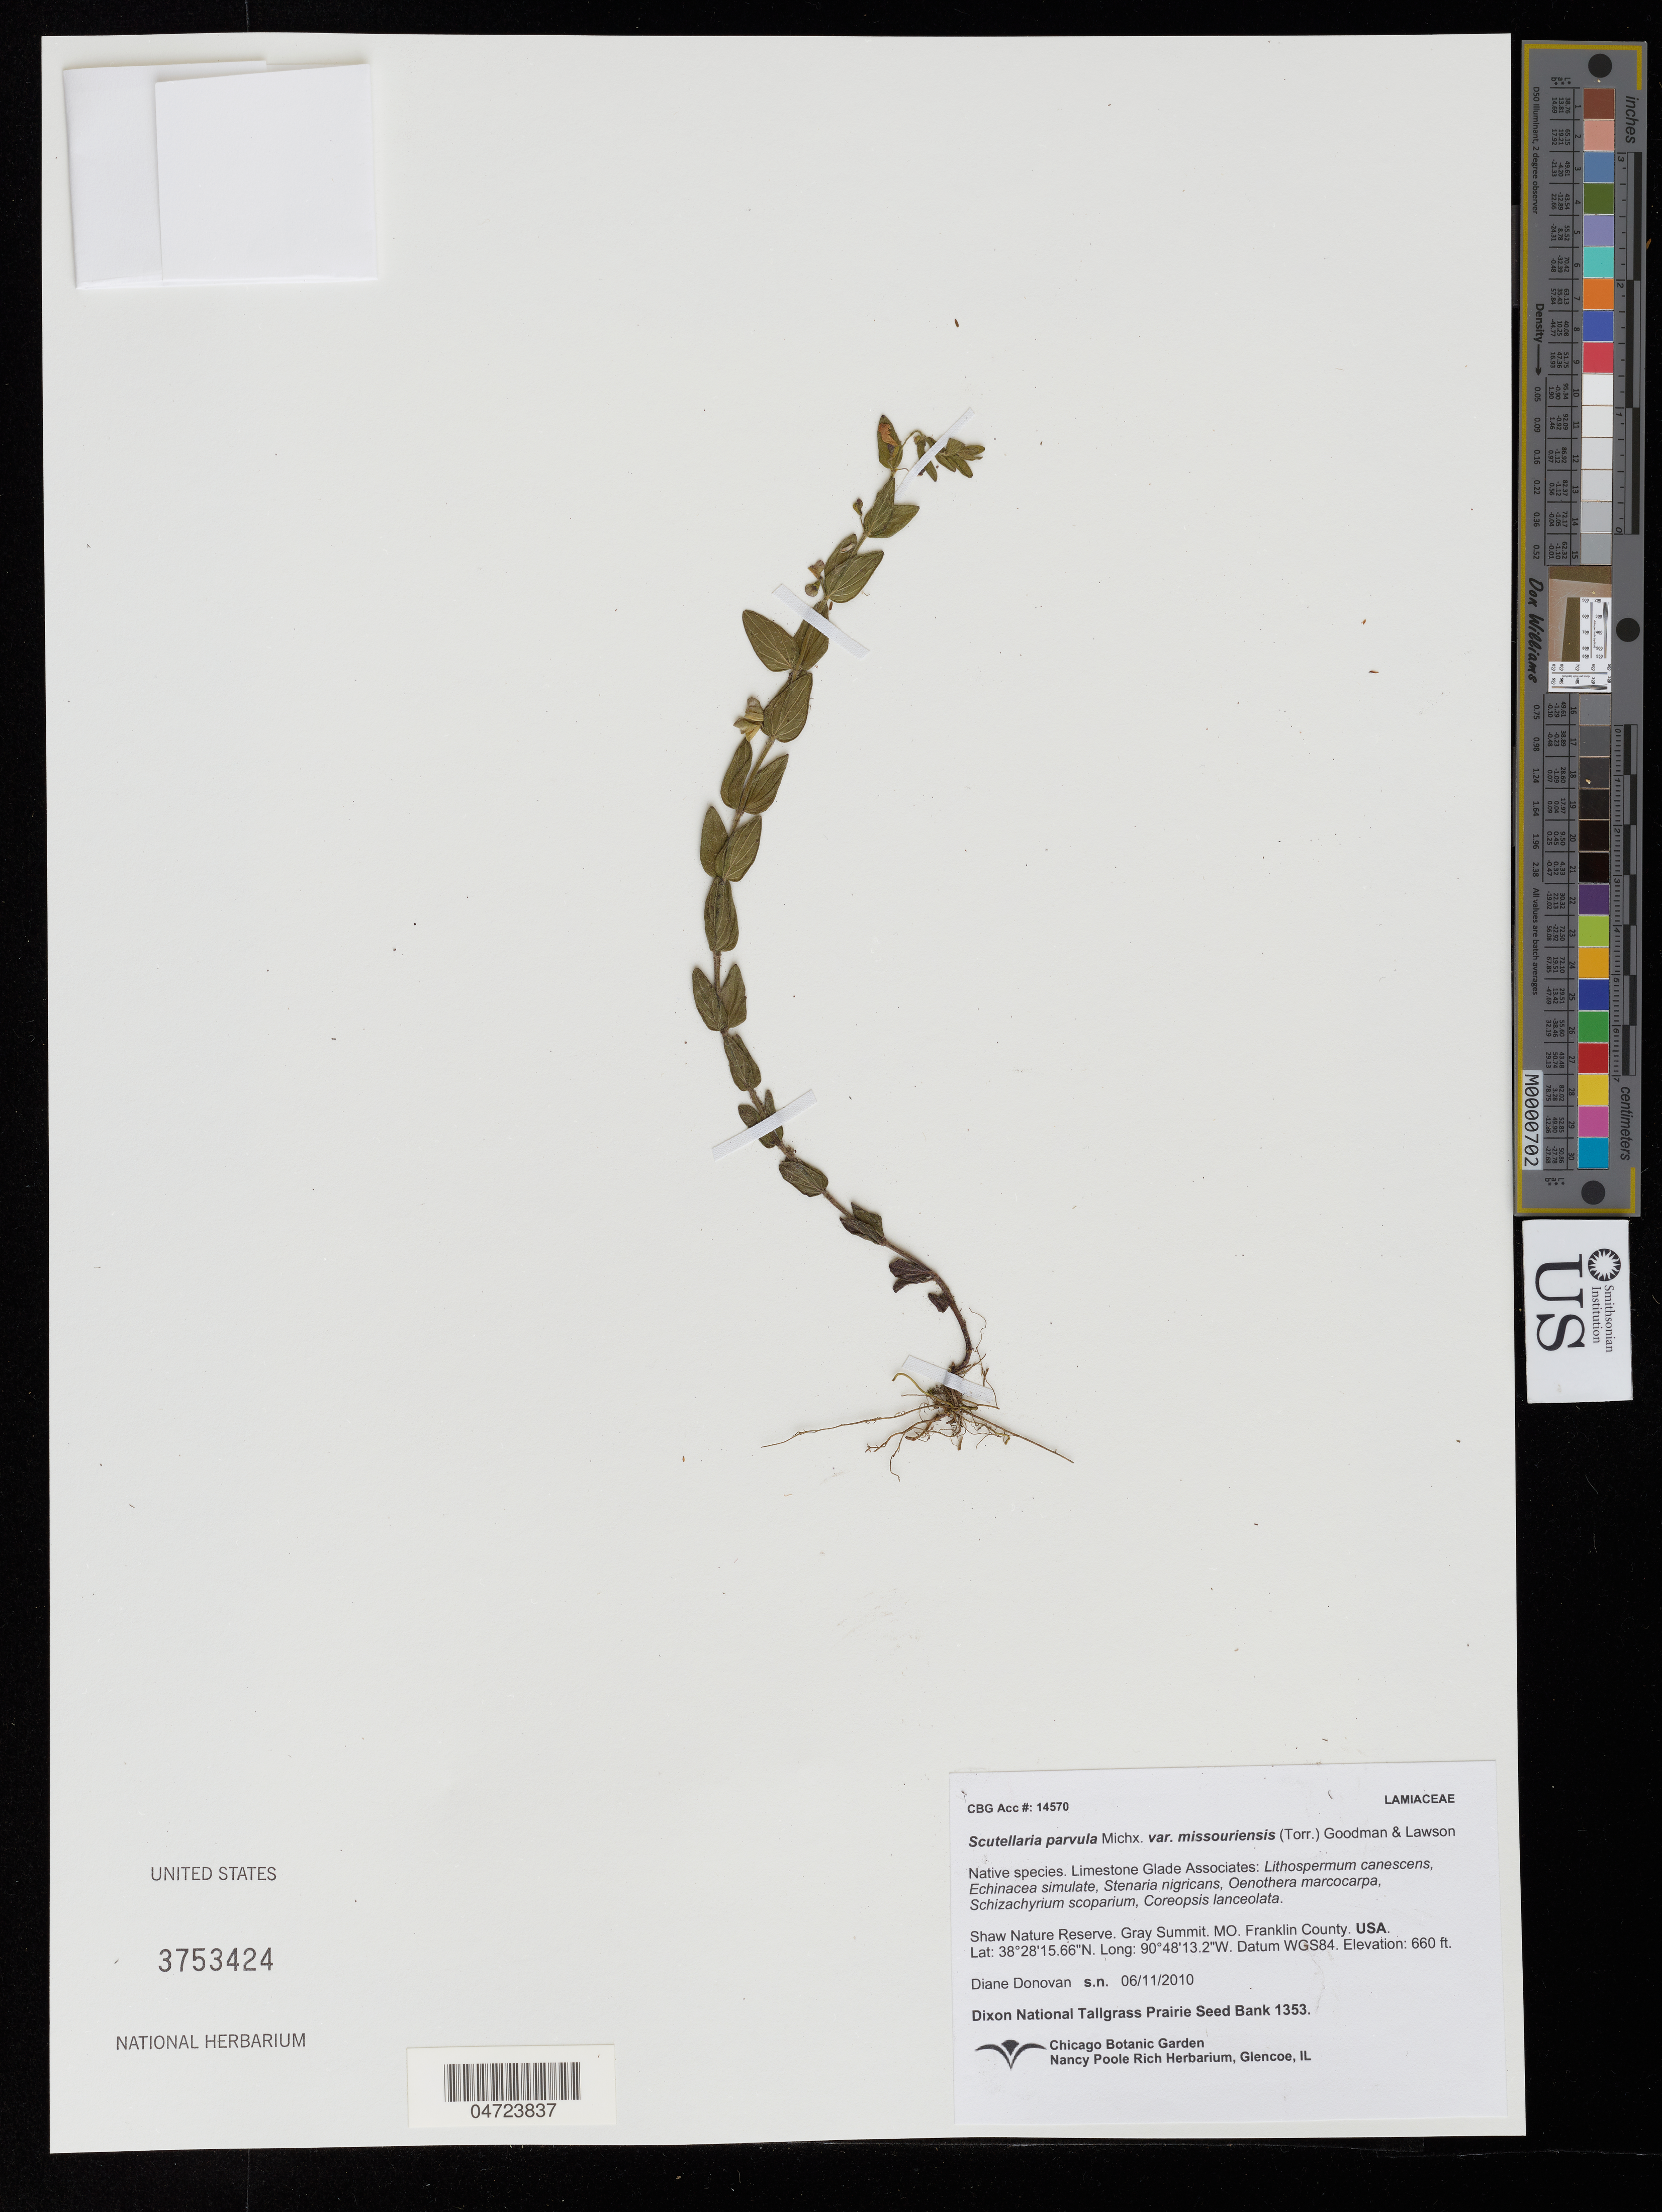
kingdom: Plantae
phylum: Tracheophyta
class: Magnoliopsida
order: Lamiales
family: Lamiaceae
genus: Scutellaria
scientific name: Scutellaria parvula var. missouriensis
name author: (Torr.) Goodman & C.A. Lawson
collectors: D. Donovan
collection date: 2010-06-11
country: United States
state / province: Missouri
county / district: Franklin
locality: Shaw Nature Reserve. Gray Summit. Franklin County.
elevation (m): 201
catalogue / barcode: US 3753424